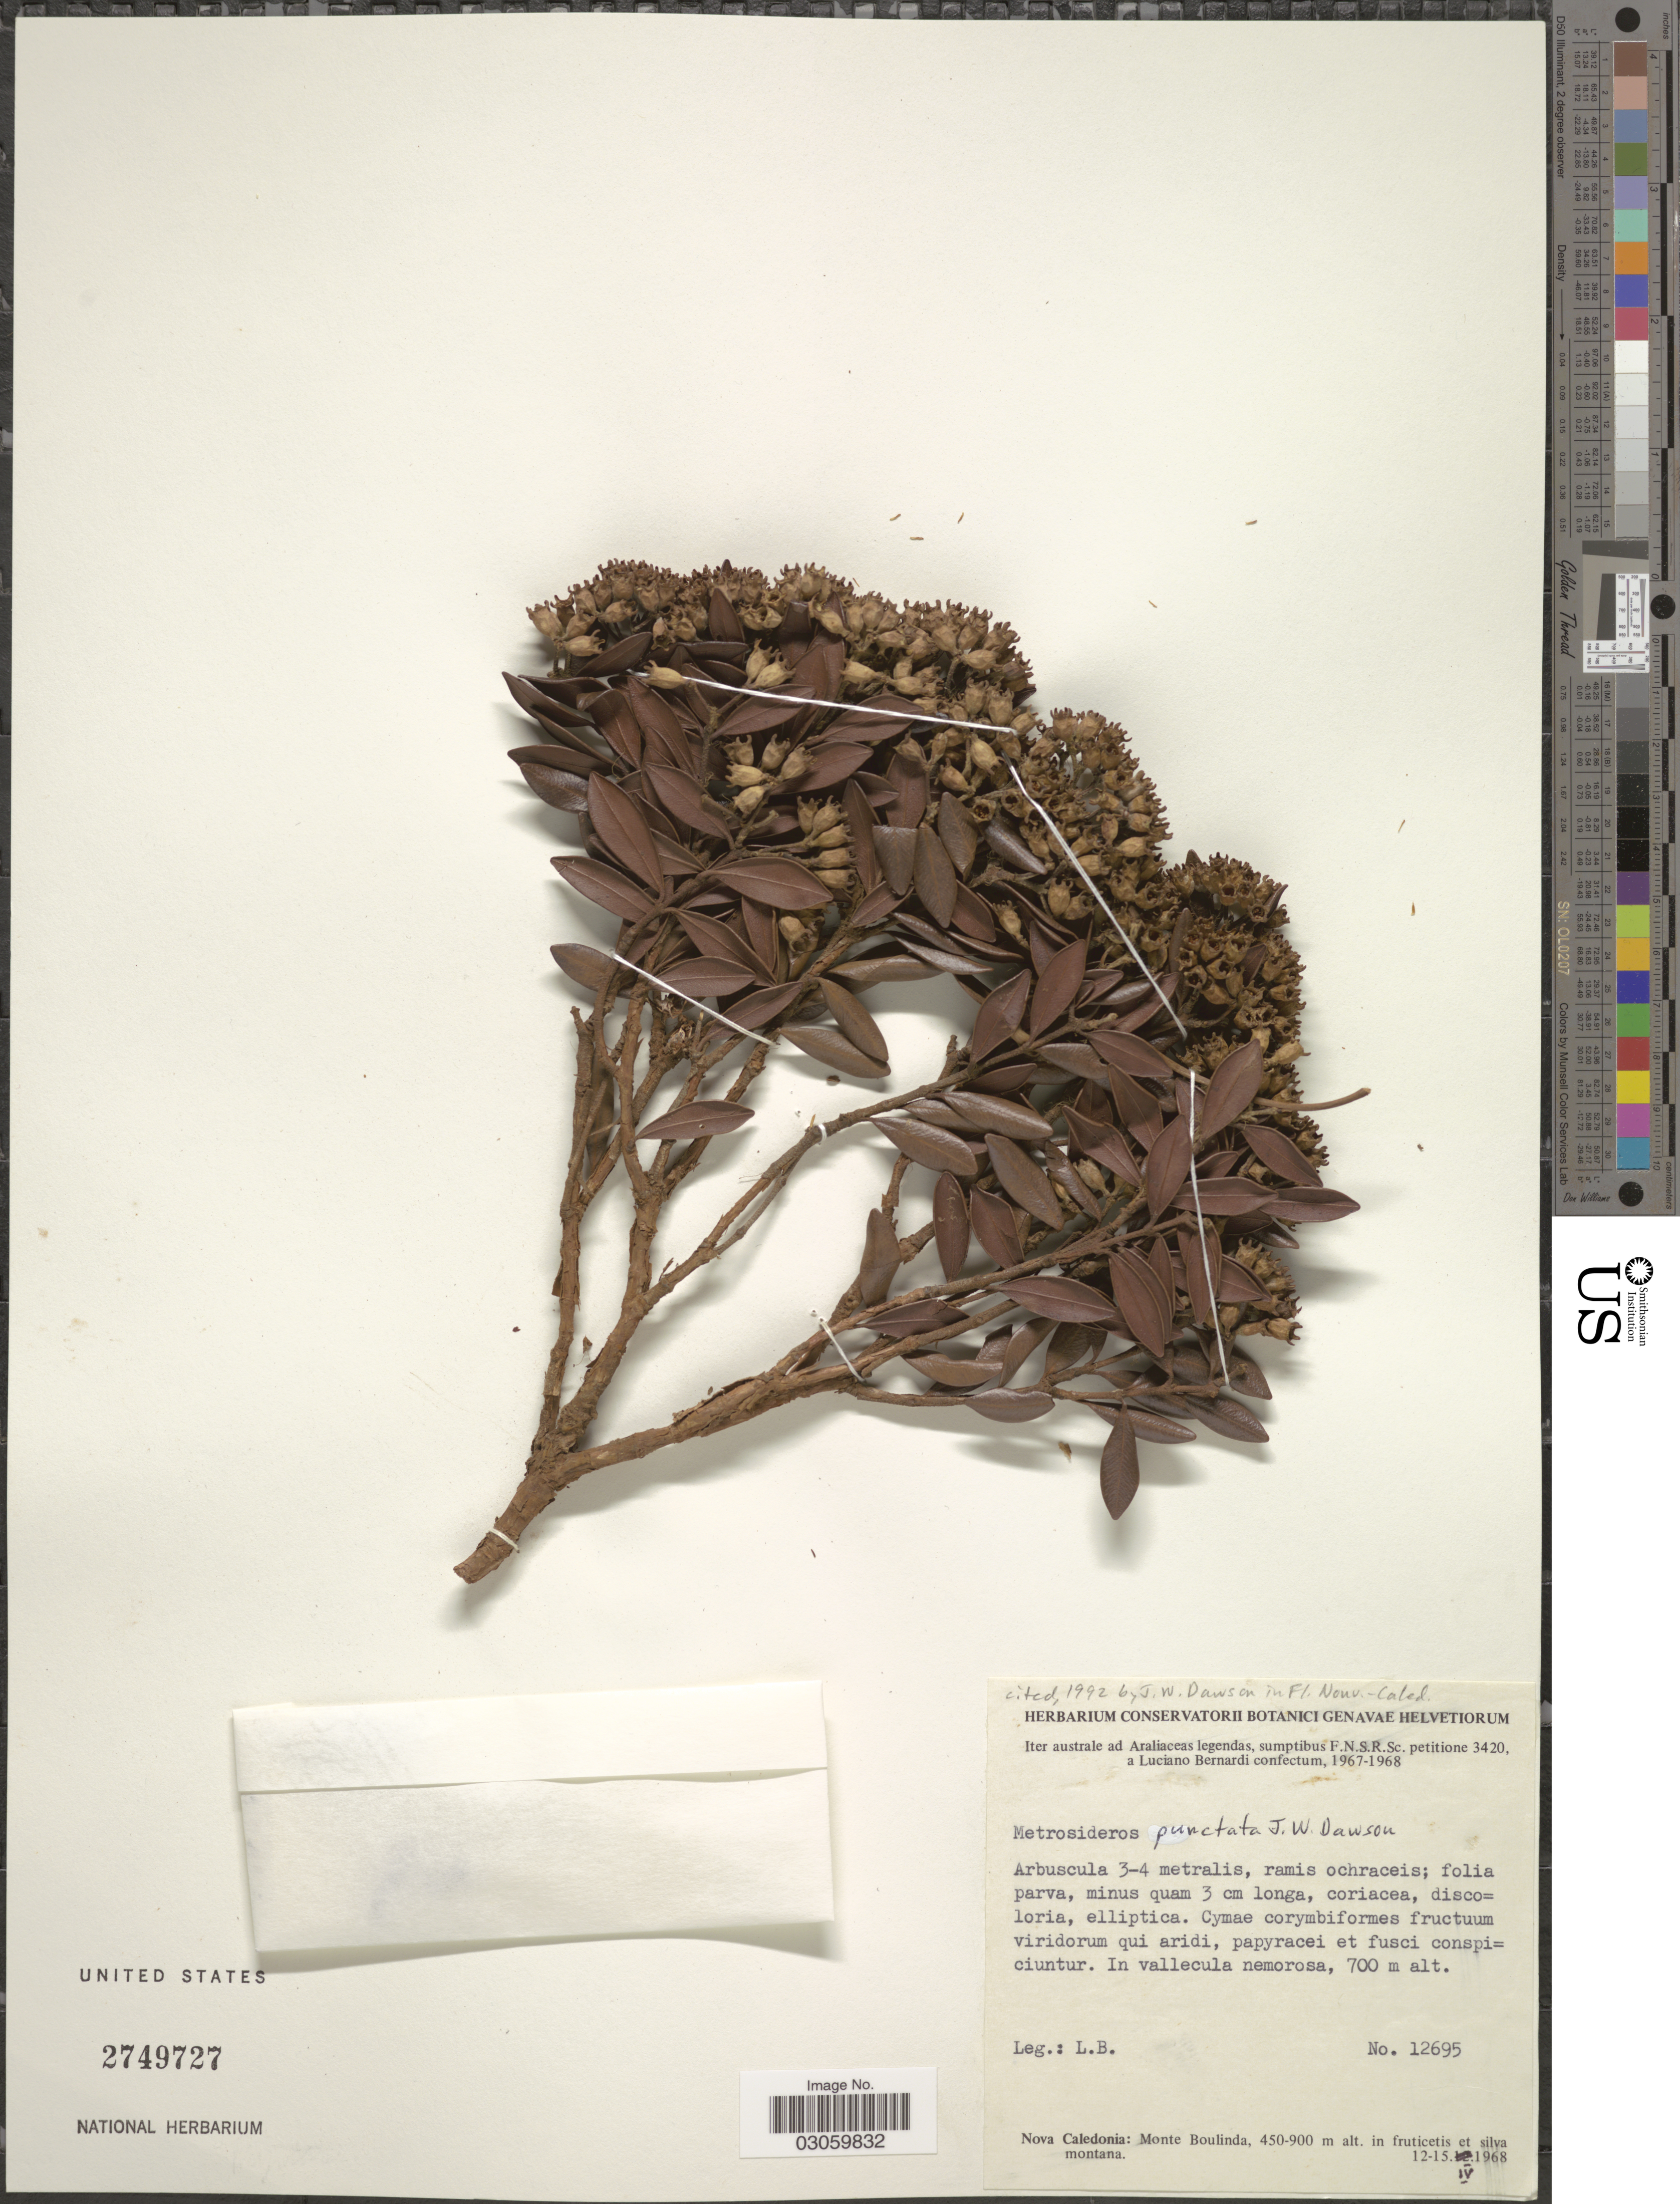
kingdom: Plantae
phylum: Tracheophyta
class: Magnoliopsida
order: Myrtales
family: Myrtaceae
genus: Metrosideros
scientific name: Metrosideros punctata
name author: J.W. Dawson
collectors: L. Bernardi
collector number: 12695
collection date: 1968-04-12/1968-04-15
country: New Caledonia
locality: Nova Caledonia: Monte Boulinda.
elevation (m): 450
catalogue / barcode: US 2749727